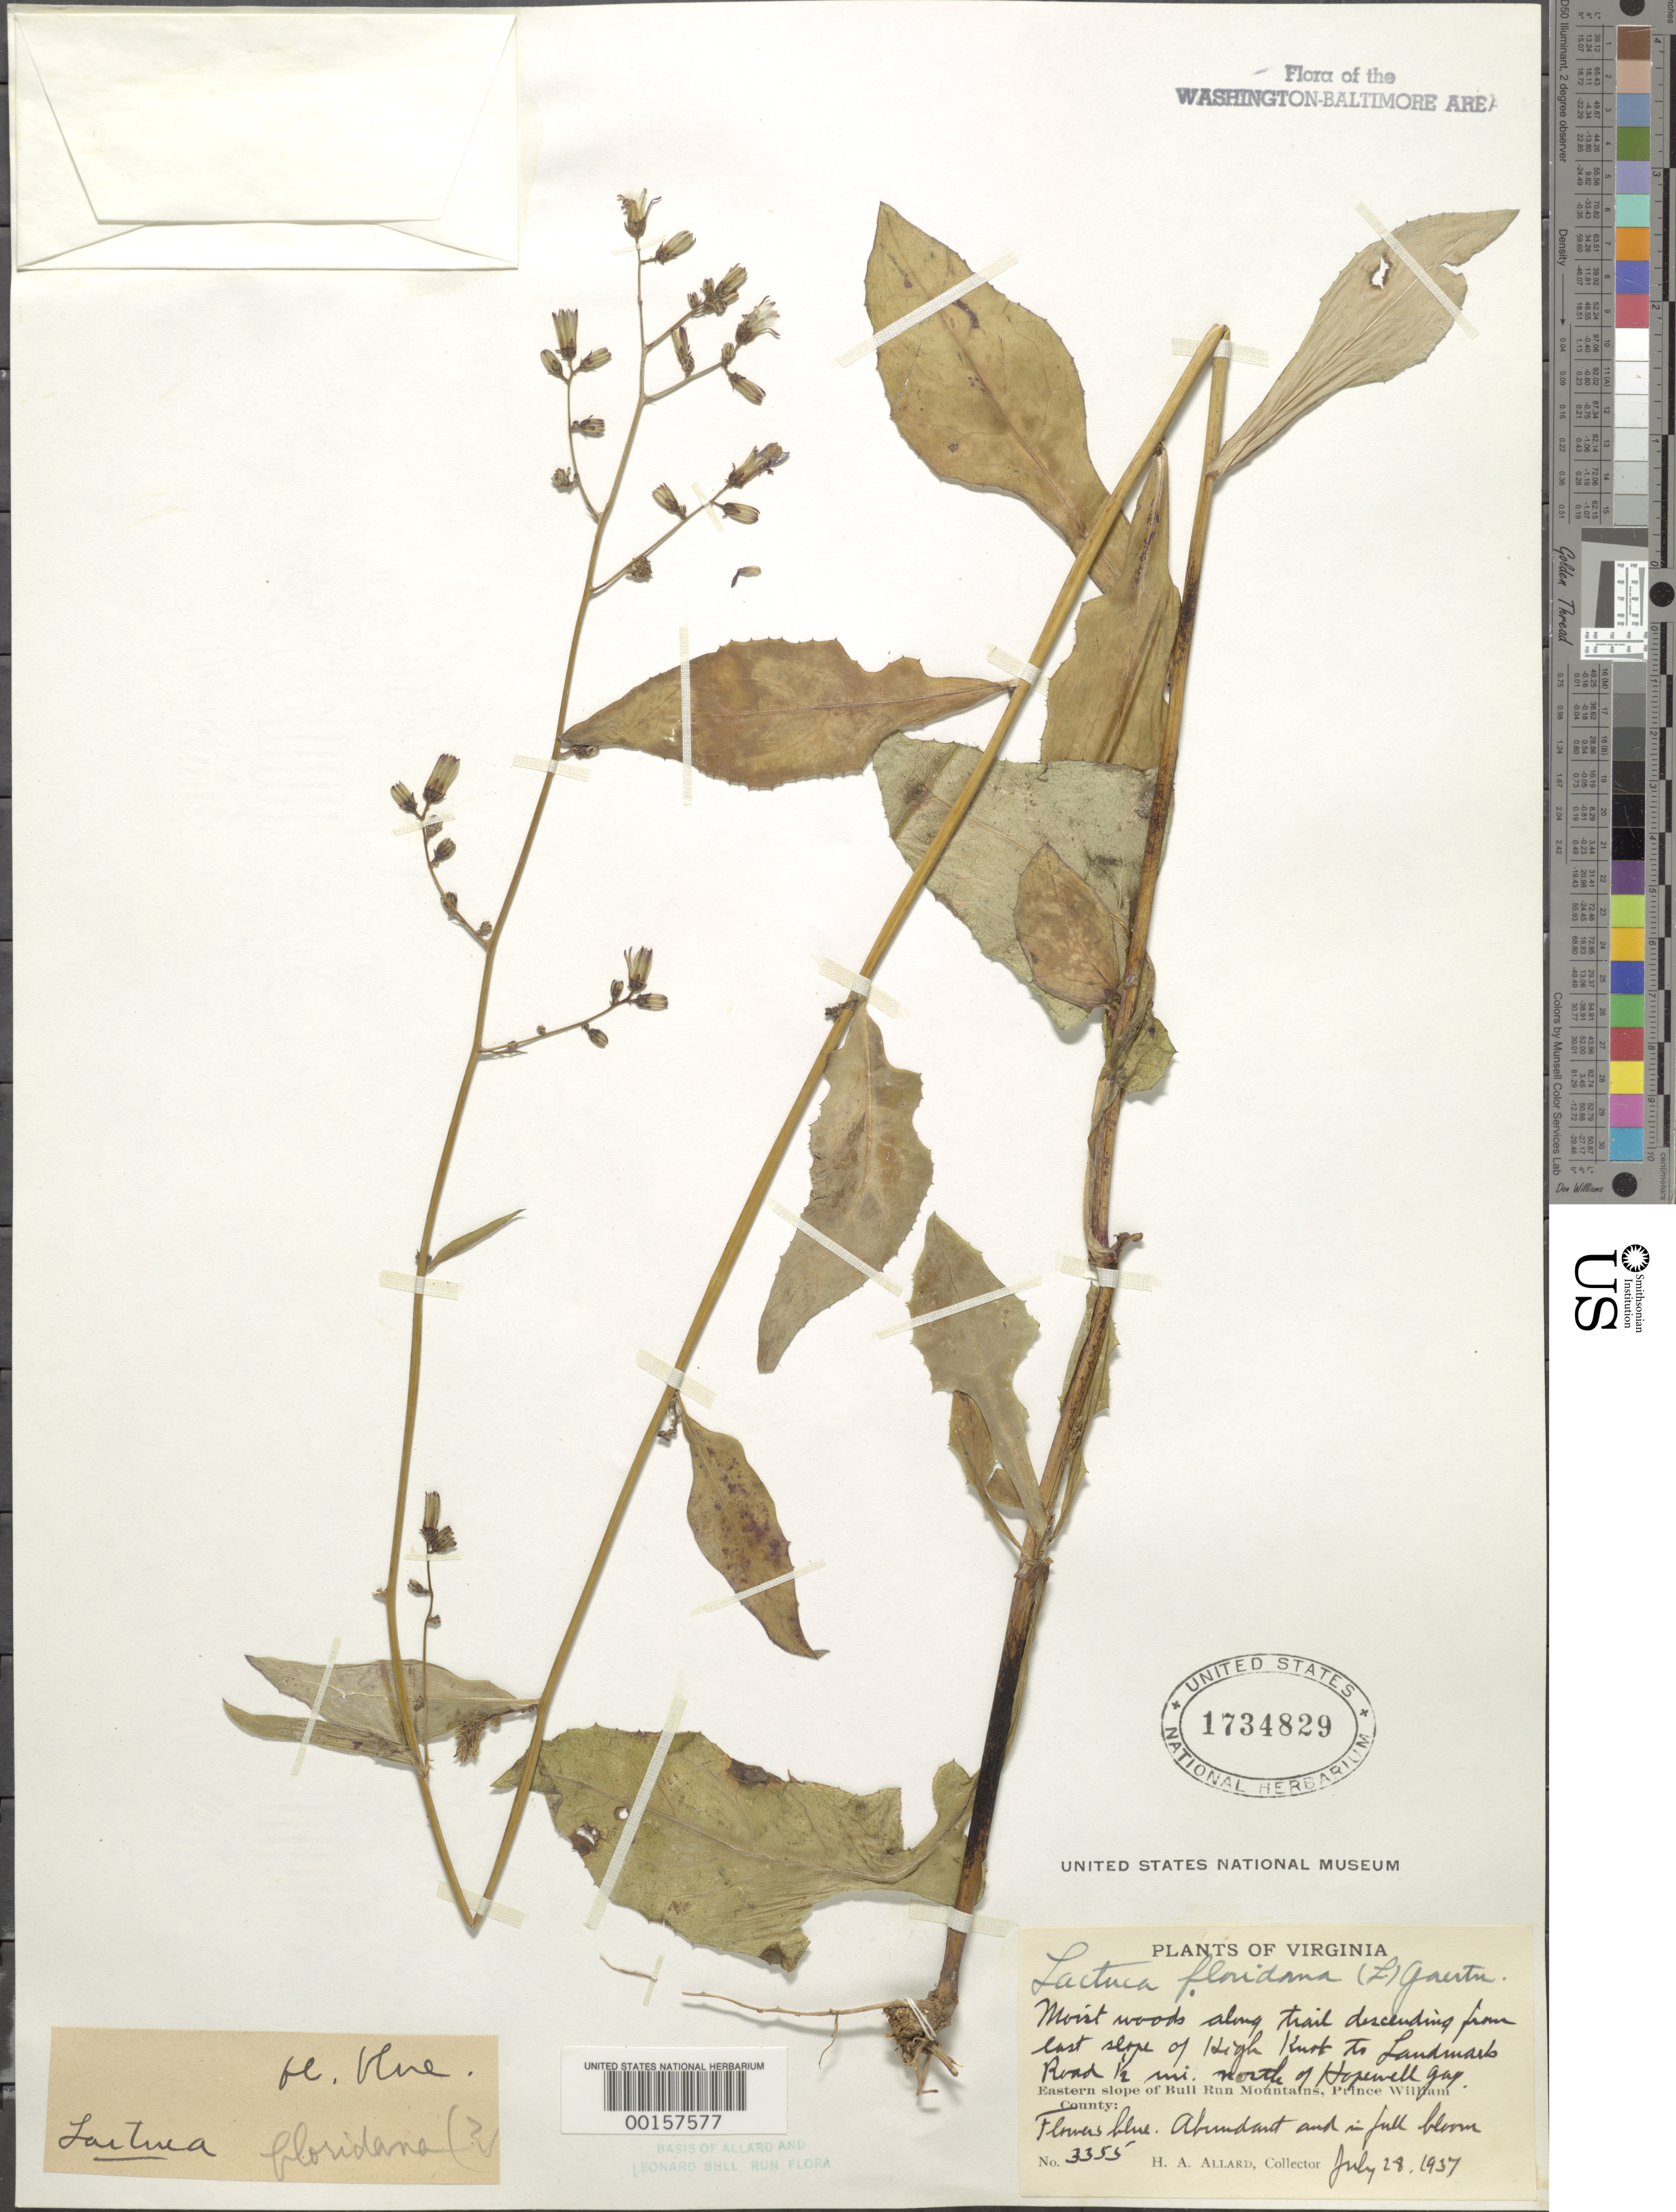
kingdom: Plantae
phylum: Tracheophyta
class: Magnoliopsida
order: Asterales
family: Asteraceae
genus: Lactuca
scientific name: Lactuca floridana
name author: (L.) Gaertn.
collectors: H. A. Allard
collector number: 3355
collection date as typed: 28 Jul 1937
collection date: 1937-07-28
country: United States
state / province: Virginia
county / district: Prince William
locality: North of Hopewell Gap High Knob to Landmark Road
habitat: Moist woods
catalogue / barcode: US 1734829